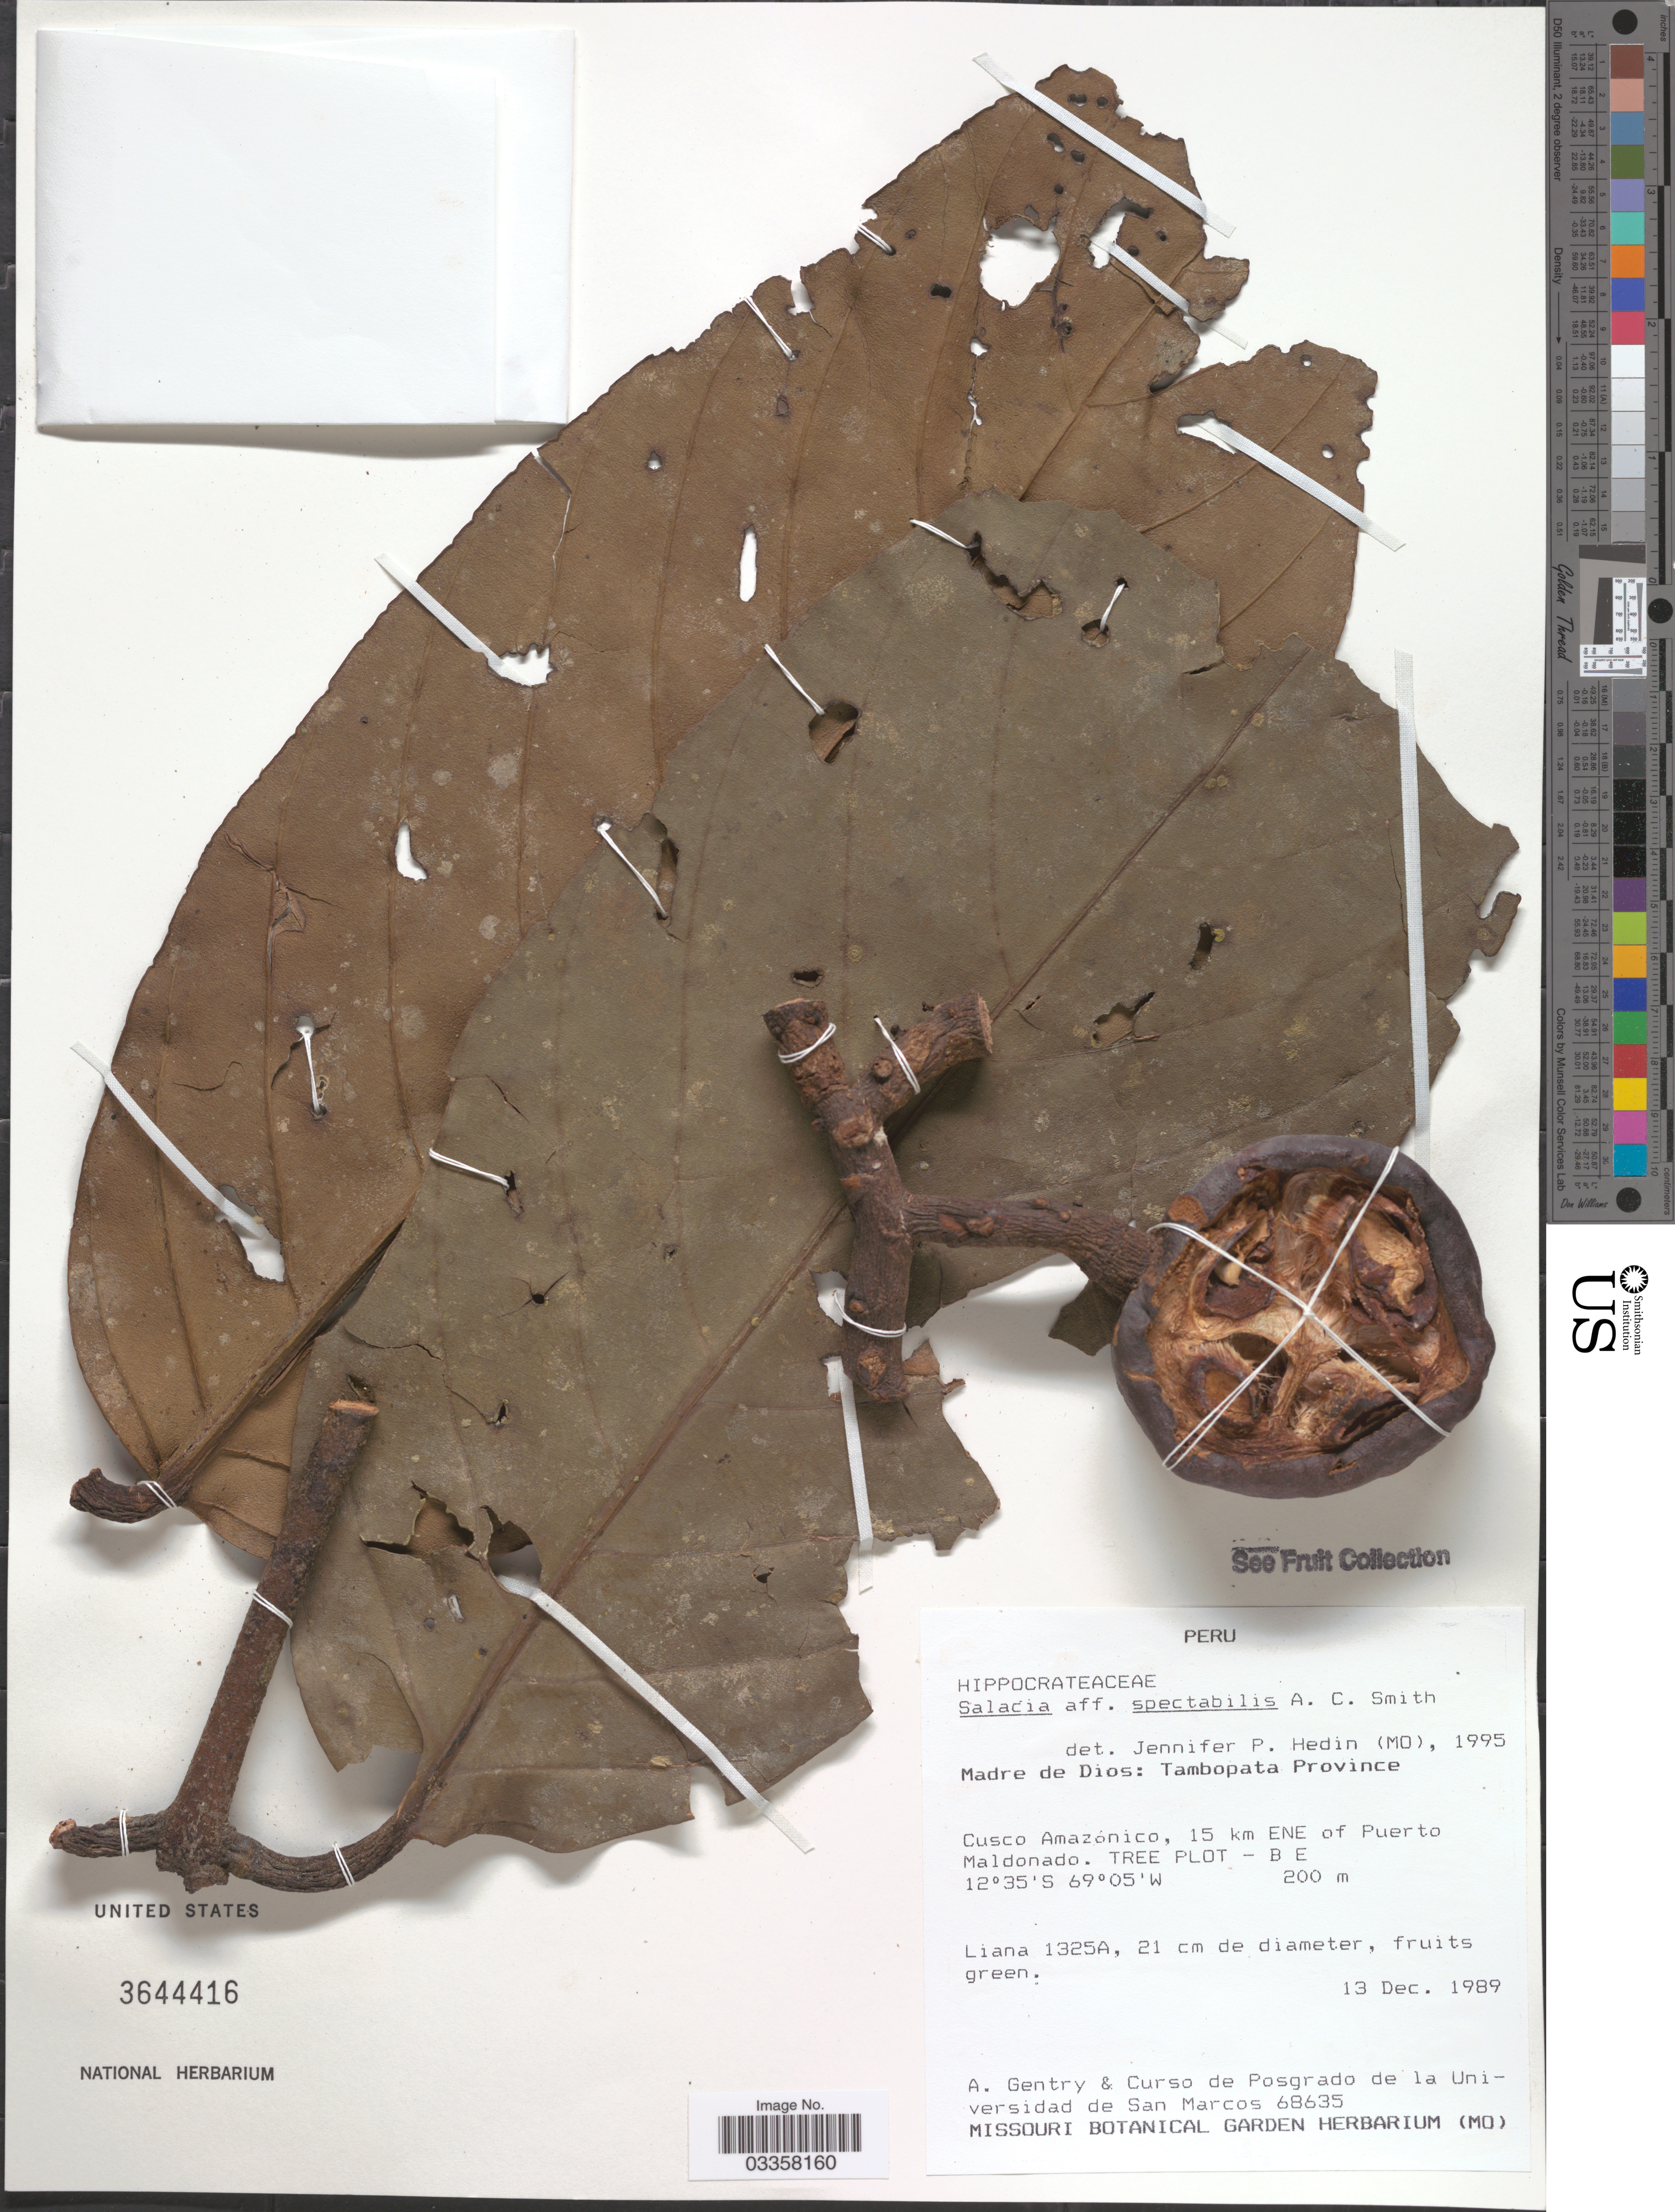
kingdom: Plantae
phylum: Tracheophyta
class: Magnoliopsida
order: Celastrales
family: Celastraceae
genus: Salacia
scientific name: Salacia spectabilis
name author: A.C. Sm.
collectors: A. H. Gentry & Curso de Posgrado de la Univ. de San Marcos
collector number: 68635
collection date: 1989-12-13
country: Peru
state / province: Madre de Dios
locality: Tambopata Province, Cusco Amazónico, 15 km ENE of Puerto Maldonado. Tree Plot - B E.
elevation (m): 200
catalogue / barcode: US 3644416